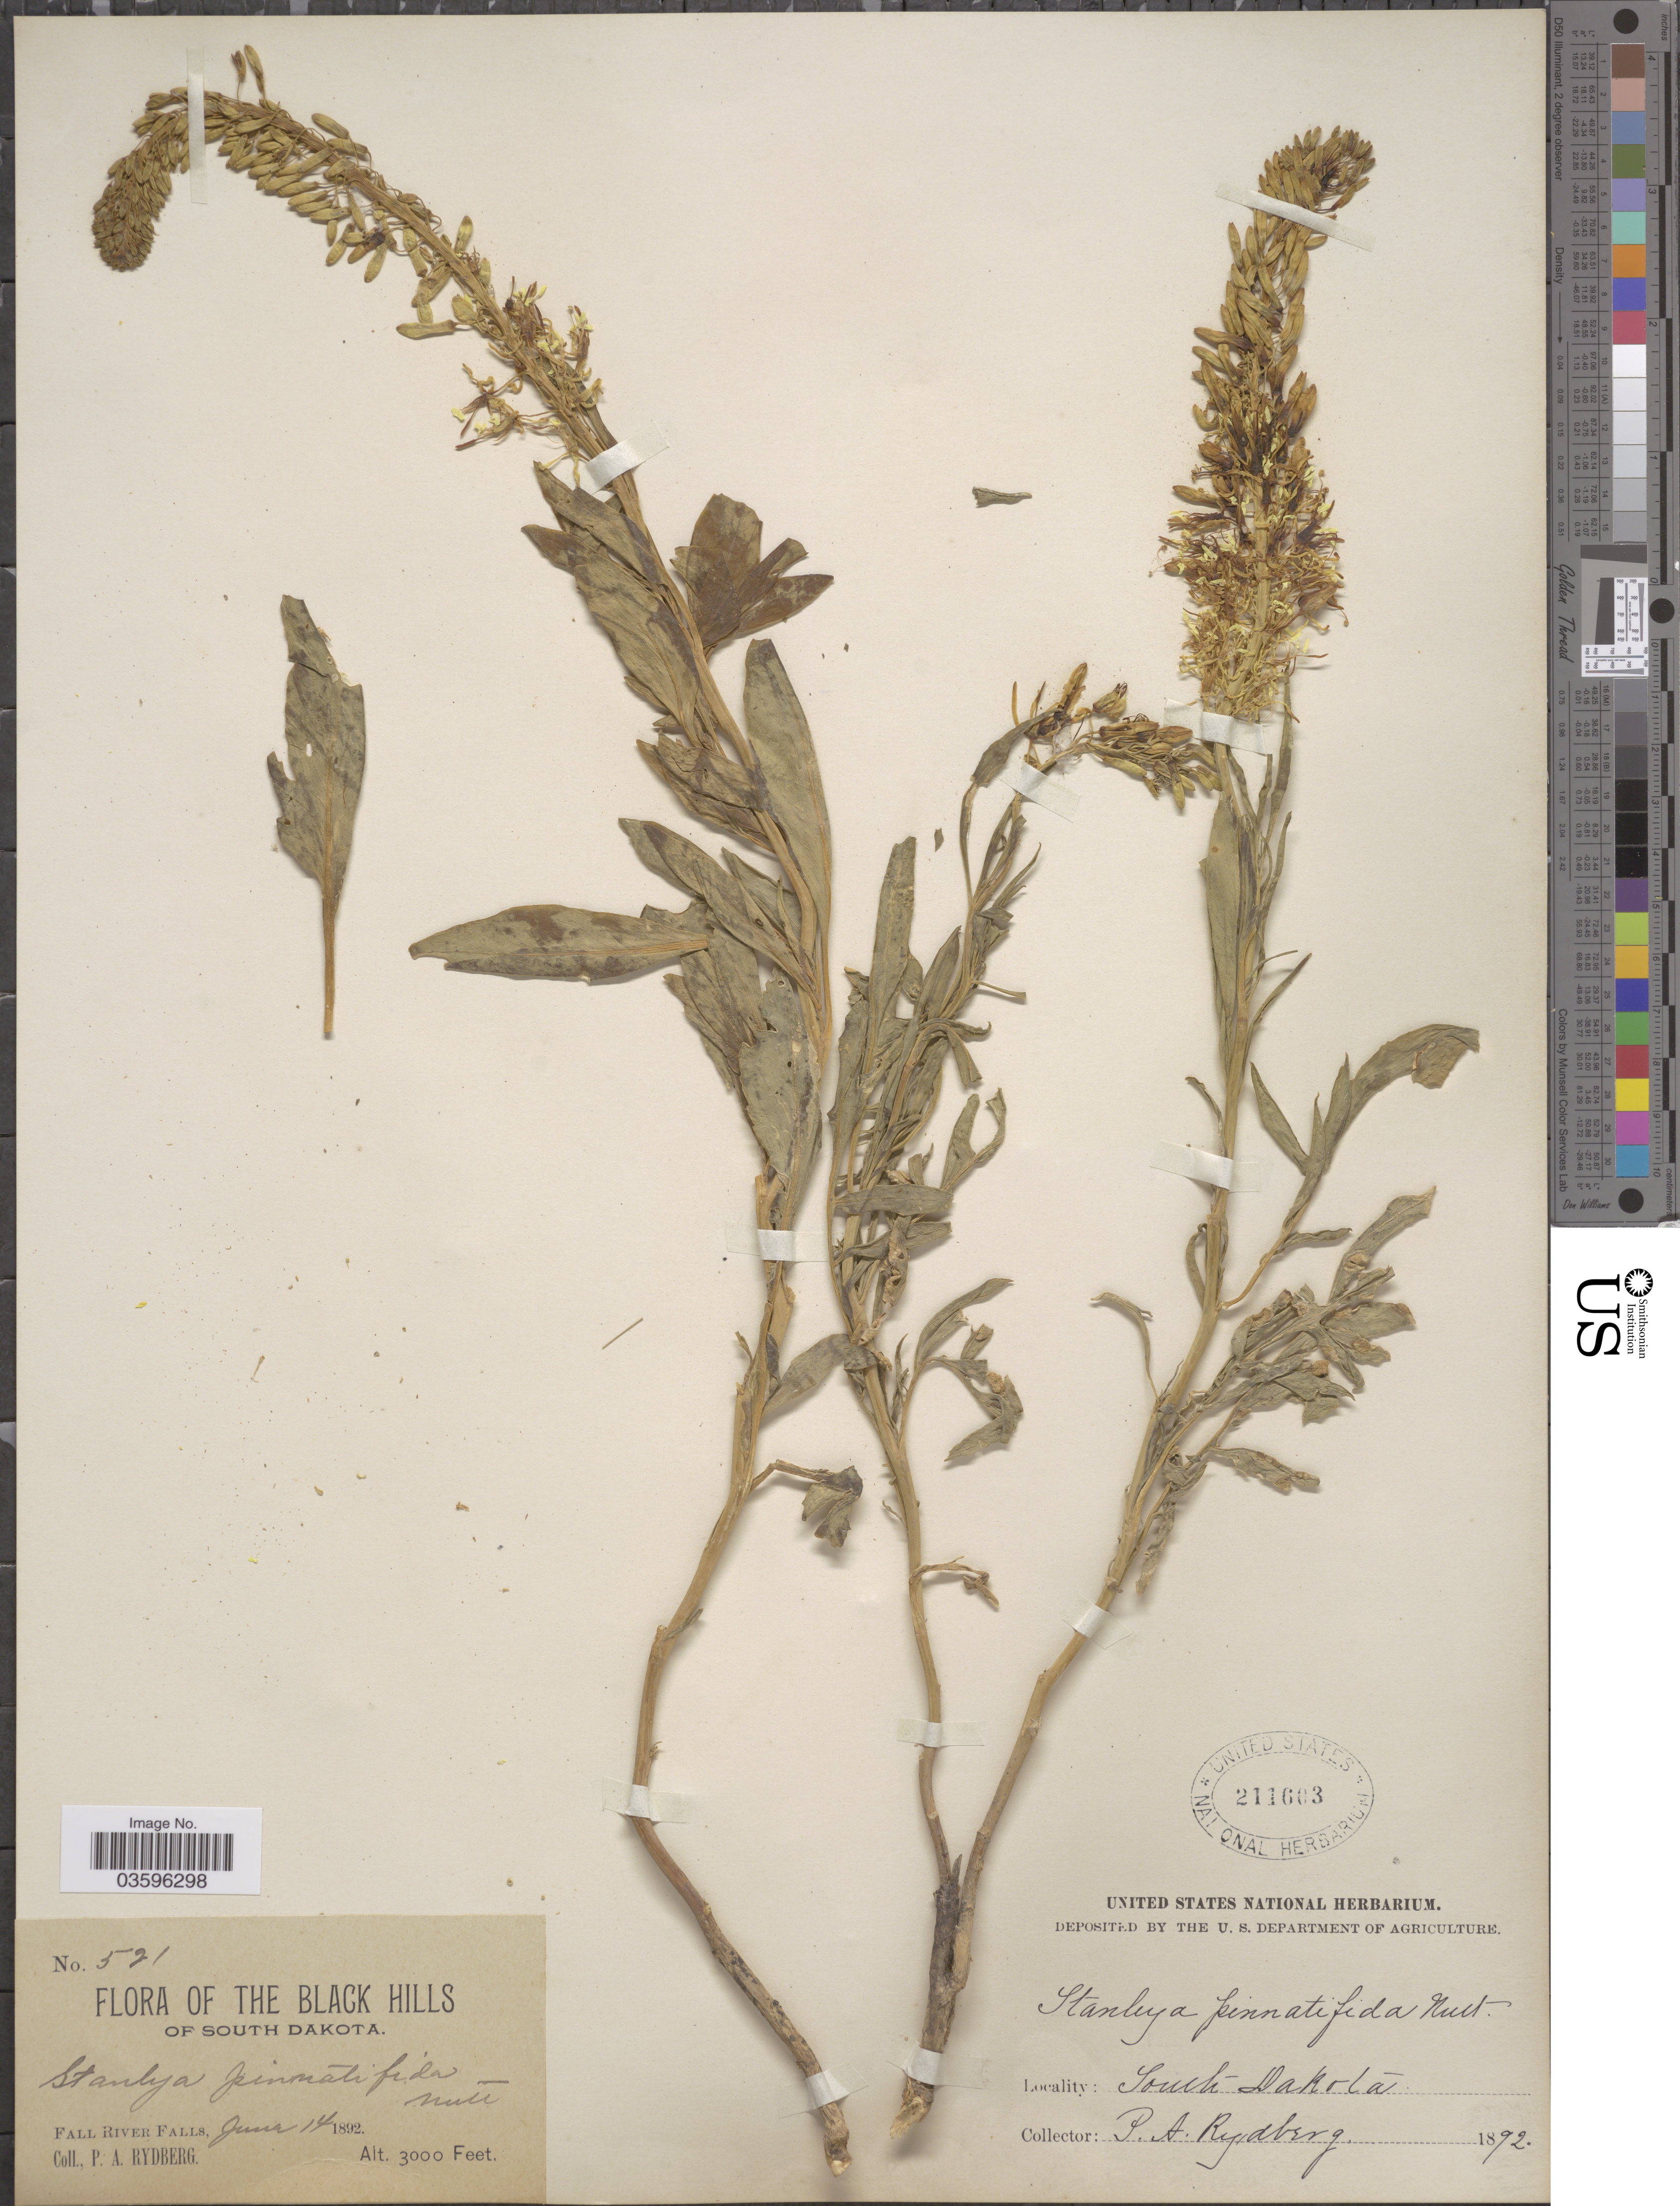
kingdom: Plantae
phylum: Tracheophyta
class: Magnoliopsida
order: Brassicales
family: Brassicaceae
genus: Stanleya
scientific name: Stanleya pinnata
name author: (Pursh) Britton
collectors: P. A. Rydberg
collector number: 521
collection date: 1892-06-14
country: United States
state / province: South Dakota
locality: The Black Hills of South Dakota. Fall River Falls.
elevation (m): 914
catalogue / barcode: US 211603